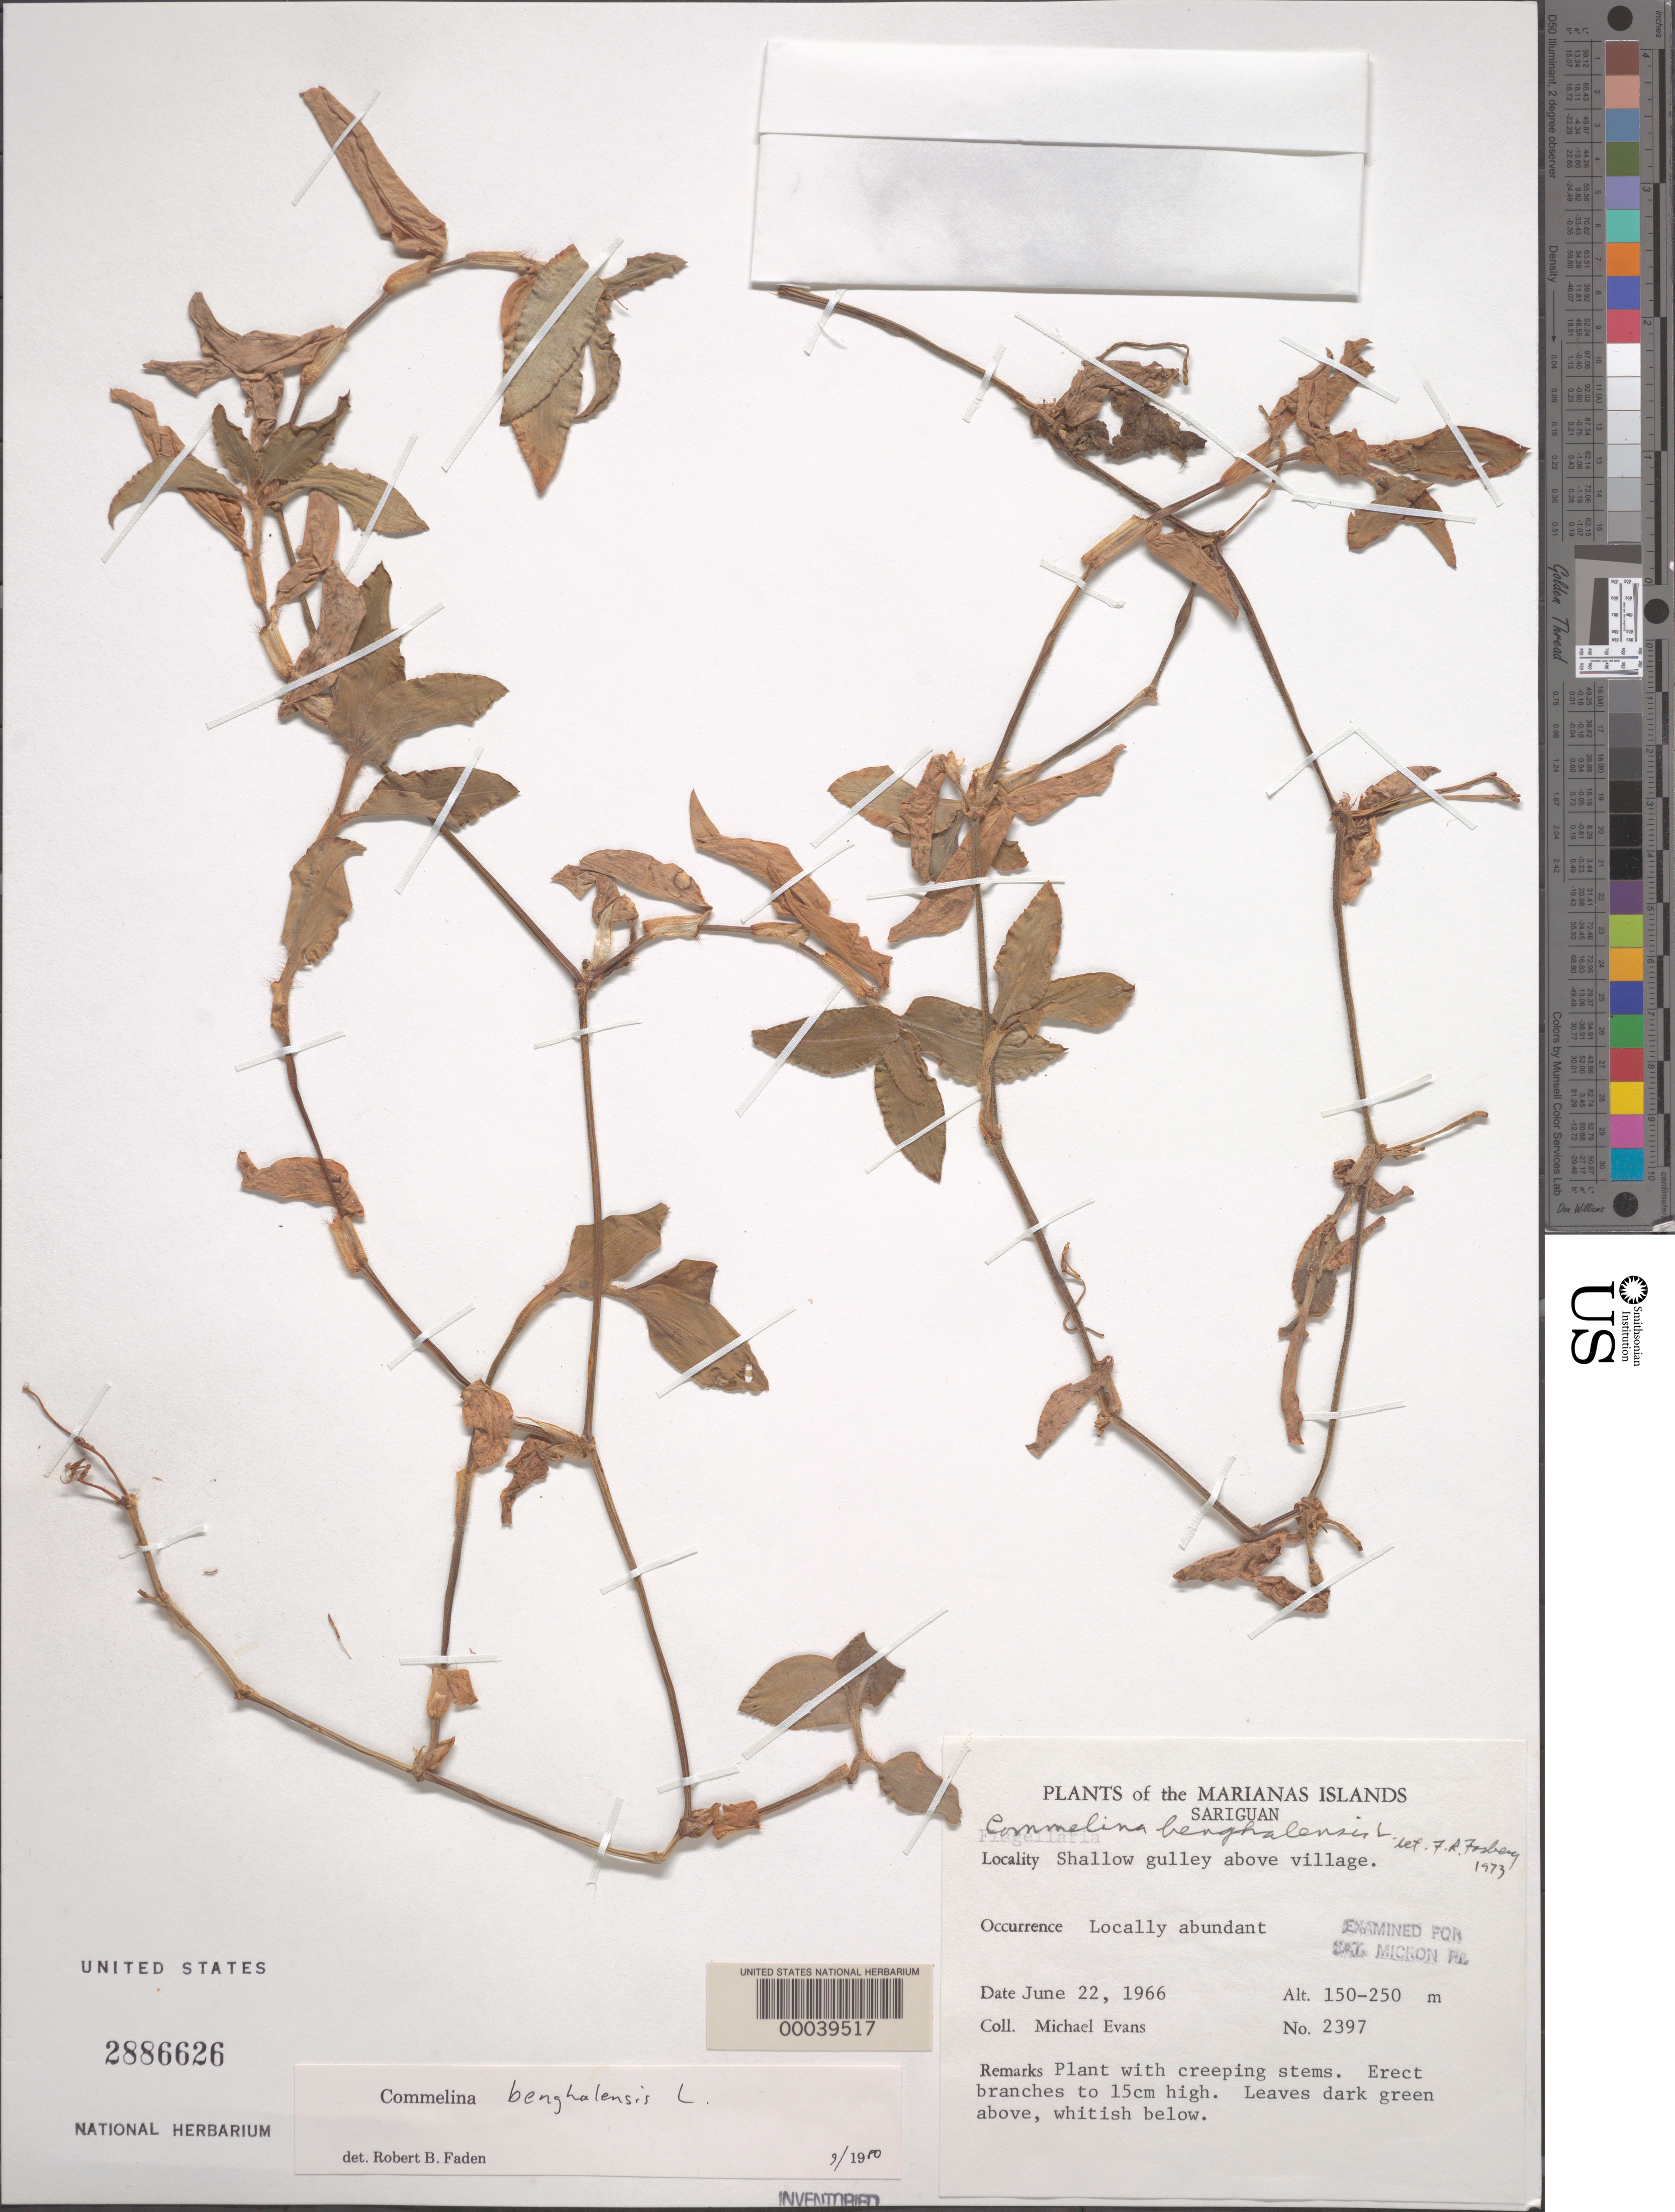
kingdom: Plantae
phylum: Tracheophyta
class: Liliopsida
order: Commelinales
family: Commelinaceae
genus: Commelina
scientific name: Commelina benghalensis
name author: L.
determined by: Faden, Robert B., (US), Smithsonian Institution - National Museum of Natural History (UNITED STATES)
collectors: M. Evans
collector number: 2397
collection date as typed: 22 Jun 1966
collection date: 1966-06-22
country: Northern Mariana Islands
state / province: Northern Islands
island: Sariguan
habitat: Shallow gully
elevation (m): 150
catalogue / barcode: US 2886626